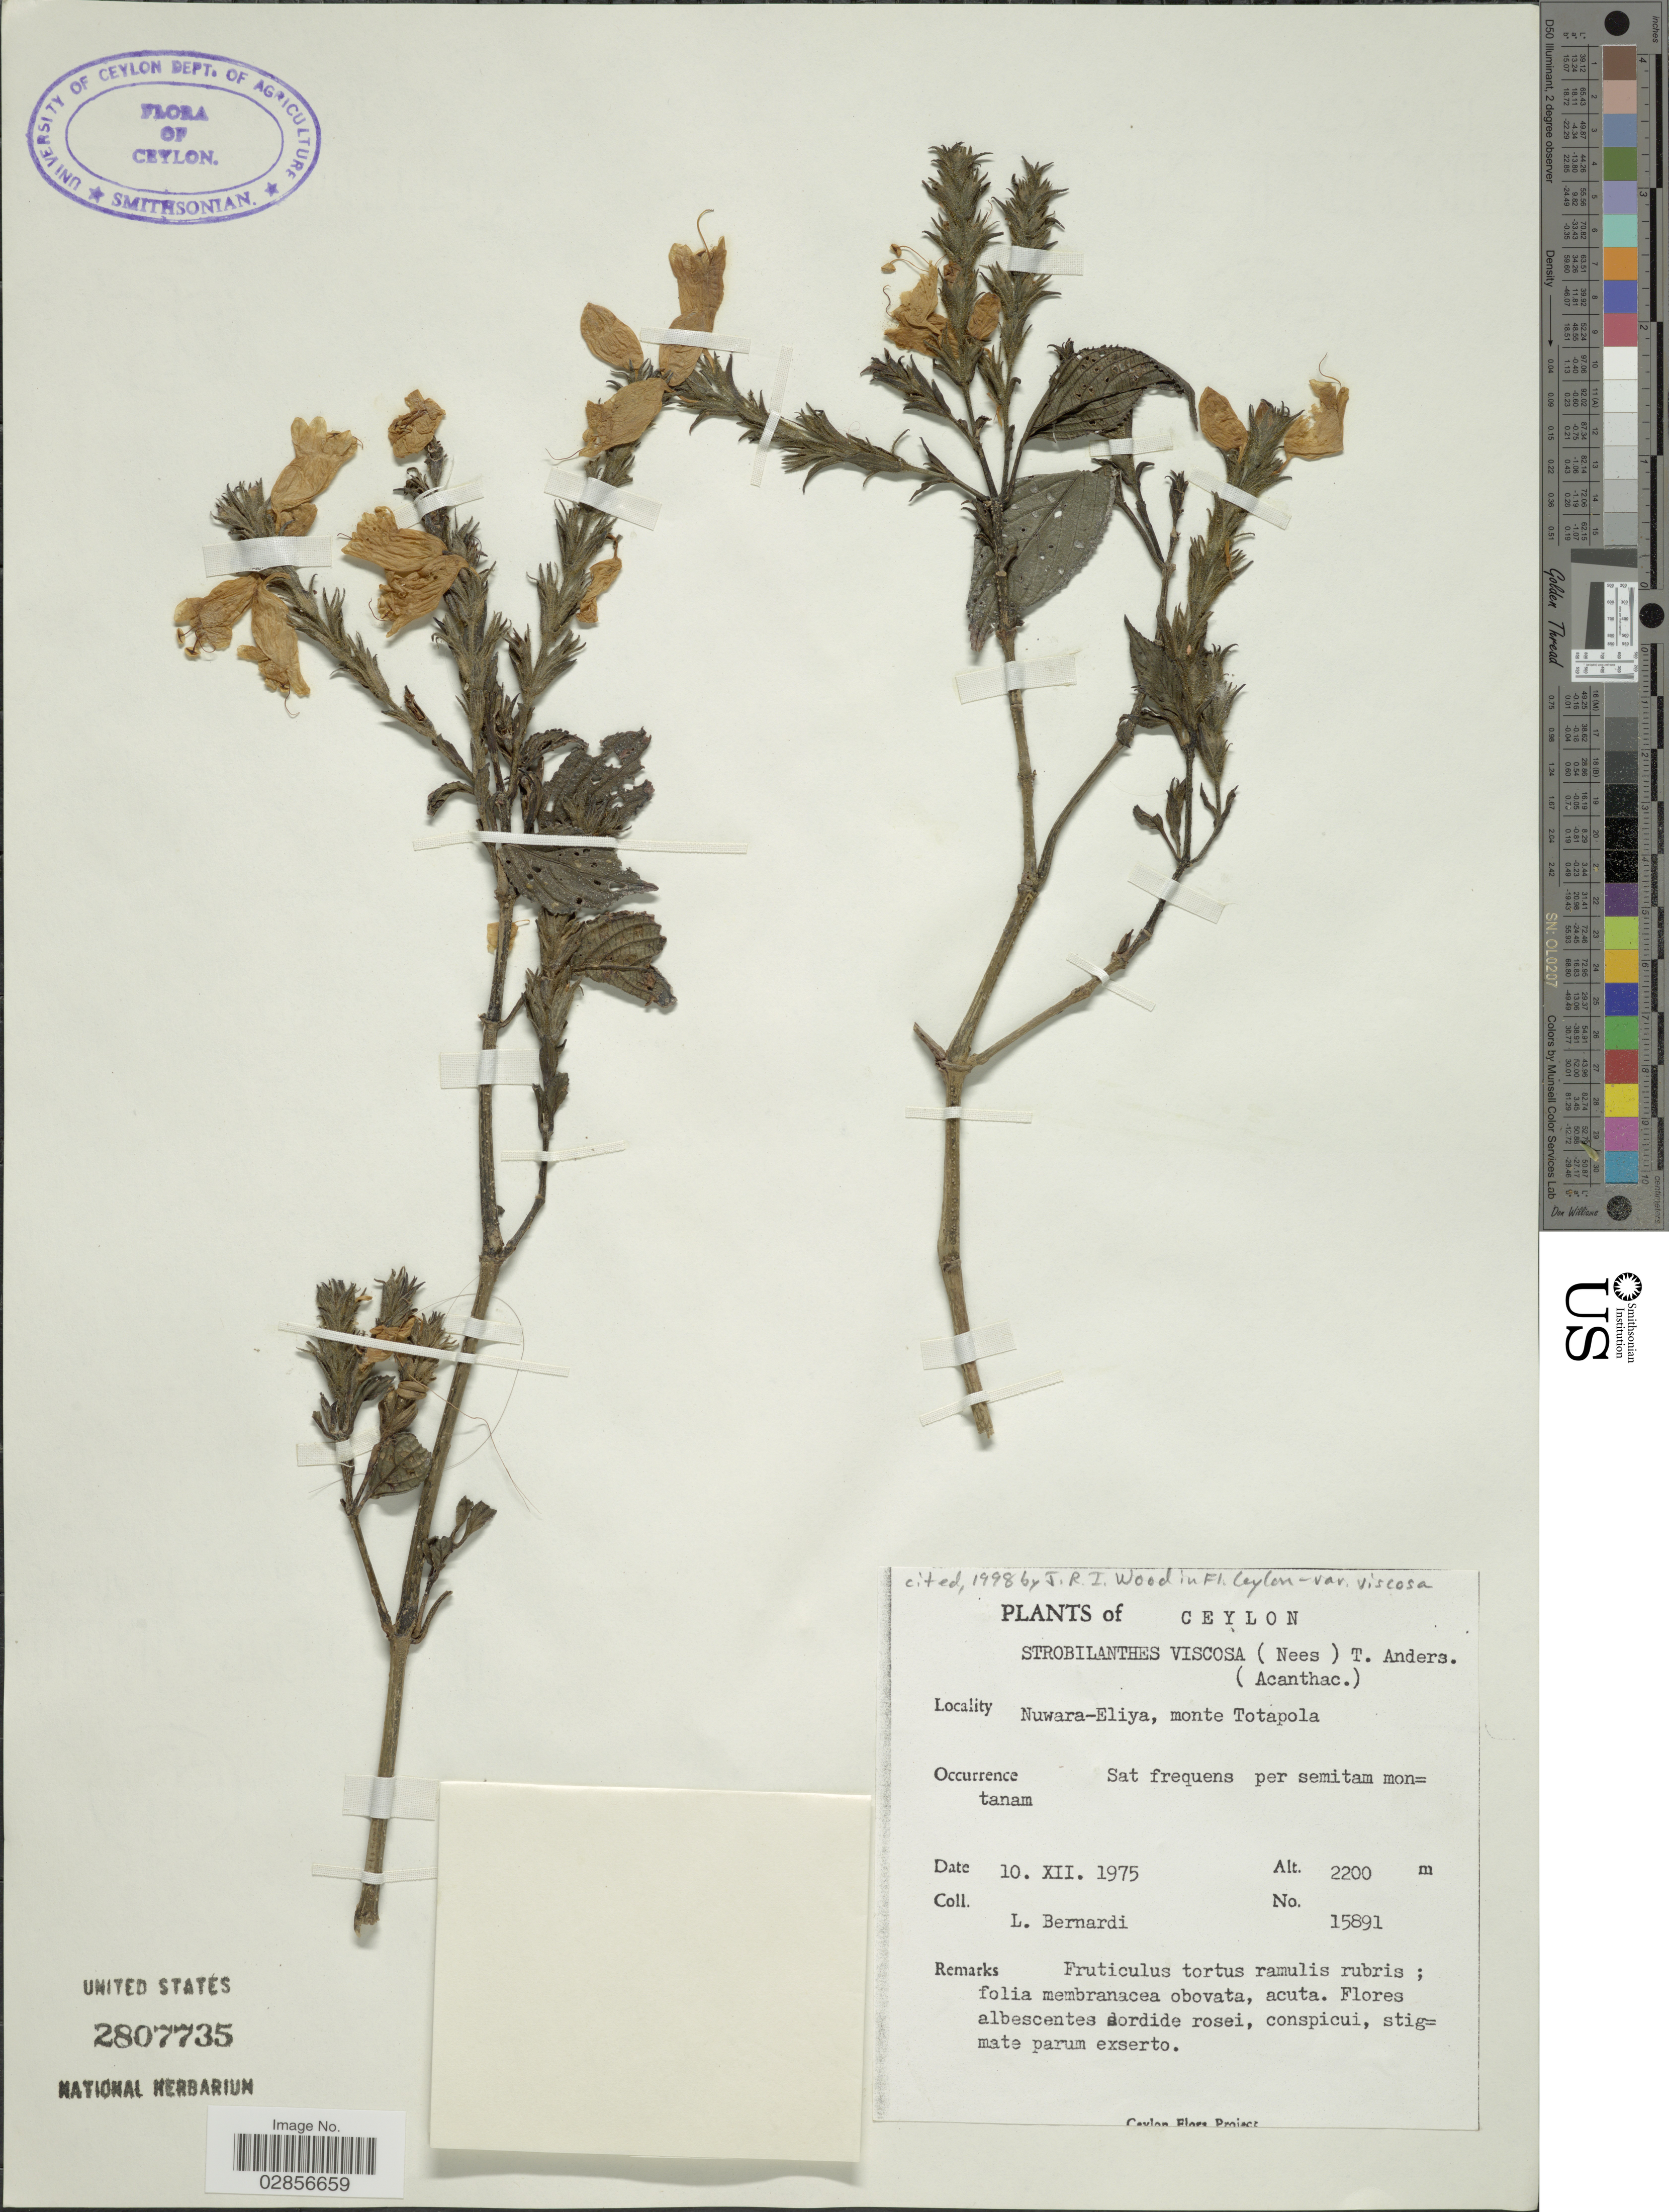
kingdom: Plantae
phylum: Tracheophyta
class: Magnoliopsida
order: Lamiales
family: Acanthaceae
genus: Strobilanthes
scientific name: Strobilanthes viscosa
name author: T. Anderson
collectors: L. Bernardi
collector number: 15891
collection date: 1975-12-10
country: Sri Lanka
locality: Ceylon, Nuwara-Eliya, monte Totapola.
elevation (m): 2200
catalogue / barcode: US 2807735